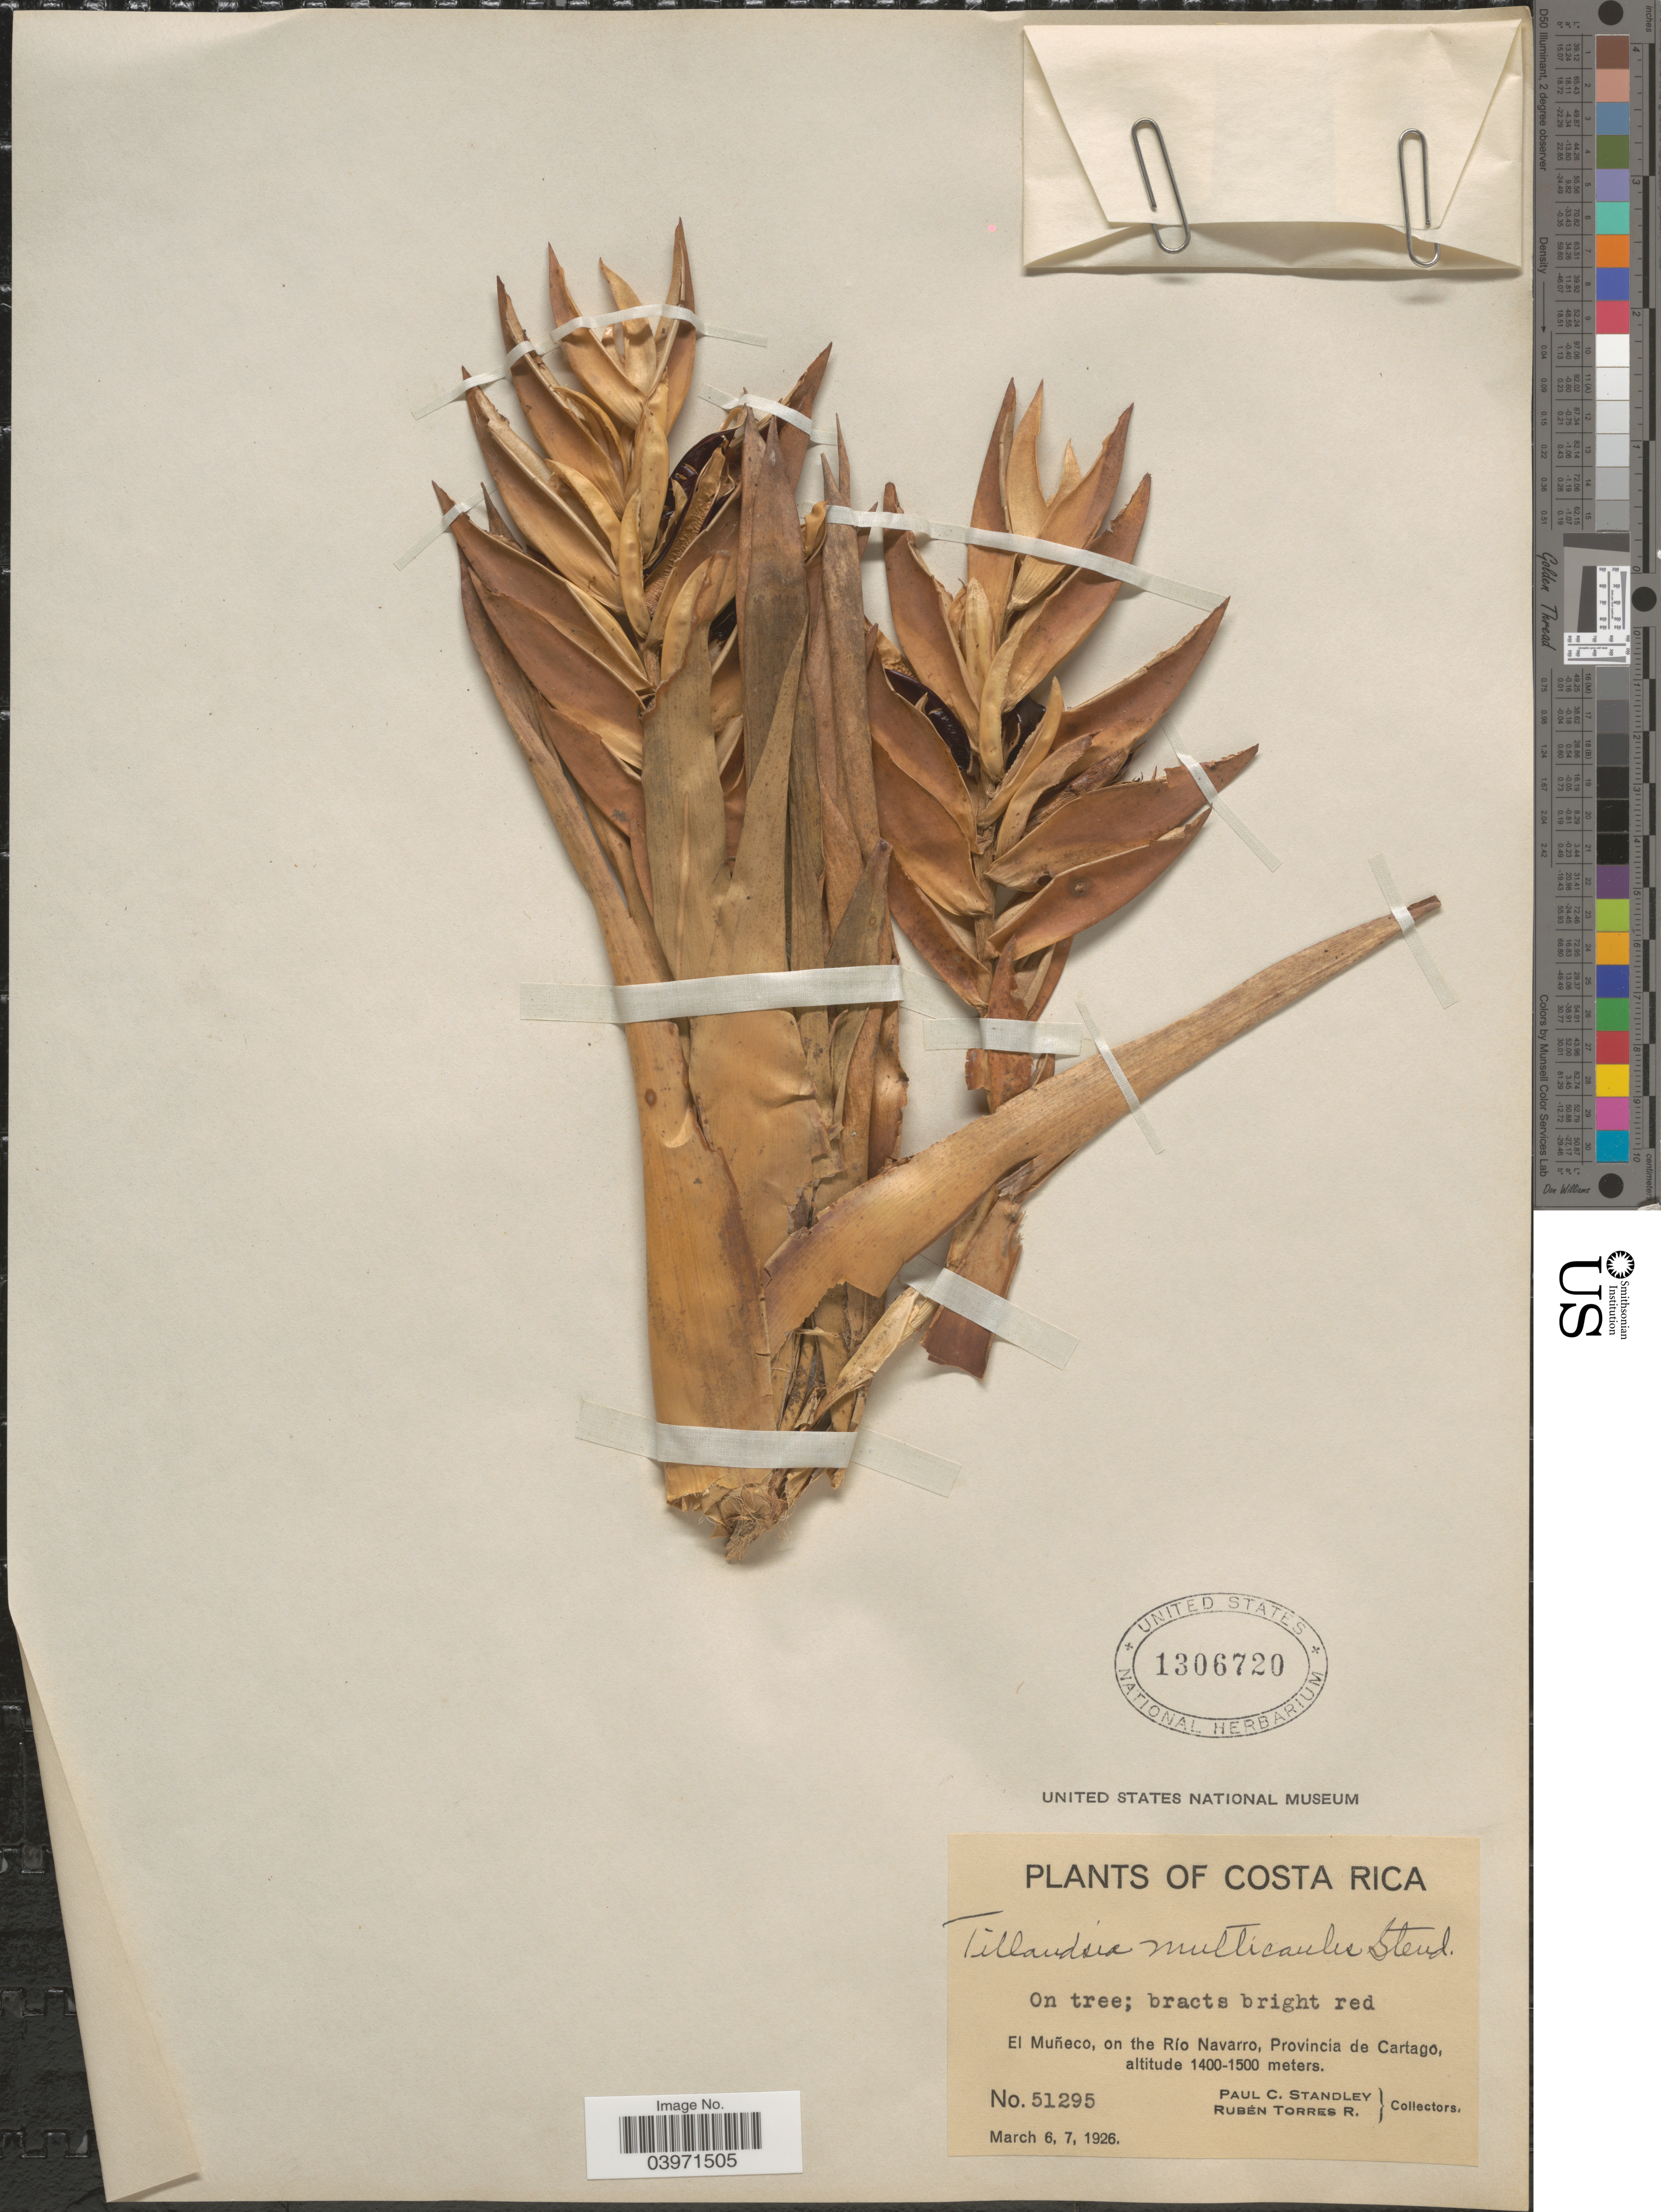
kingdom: Plantae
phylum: Tracheophyta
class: Liliopsida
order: Poales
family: Bromeliaceae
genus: Tillandsia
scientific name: Tillandsia multicaulis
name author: Steud.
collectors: P. C. Standley & R. Torres Rojas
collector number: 51295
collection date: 1926-03-06/1926-03-07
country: Costa Rica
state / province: Cartago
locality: El Muñeco, on the Río Navarro.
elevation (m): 1400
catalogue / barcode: US 1306720